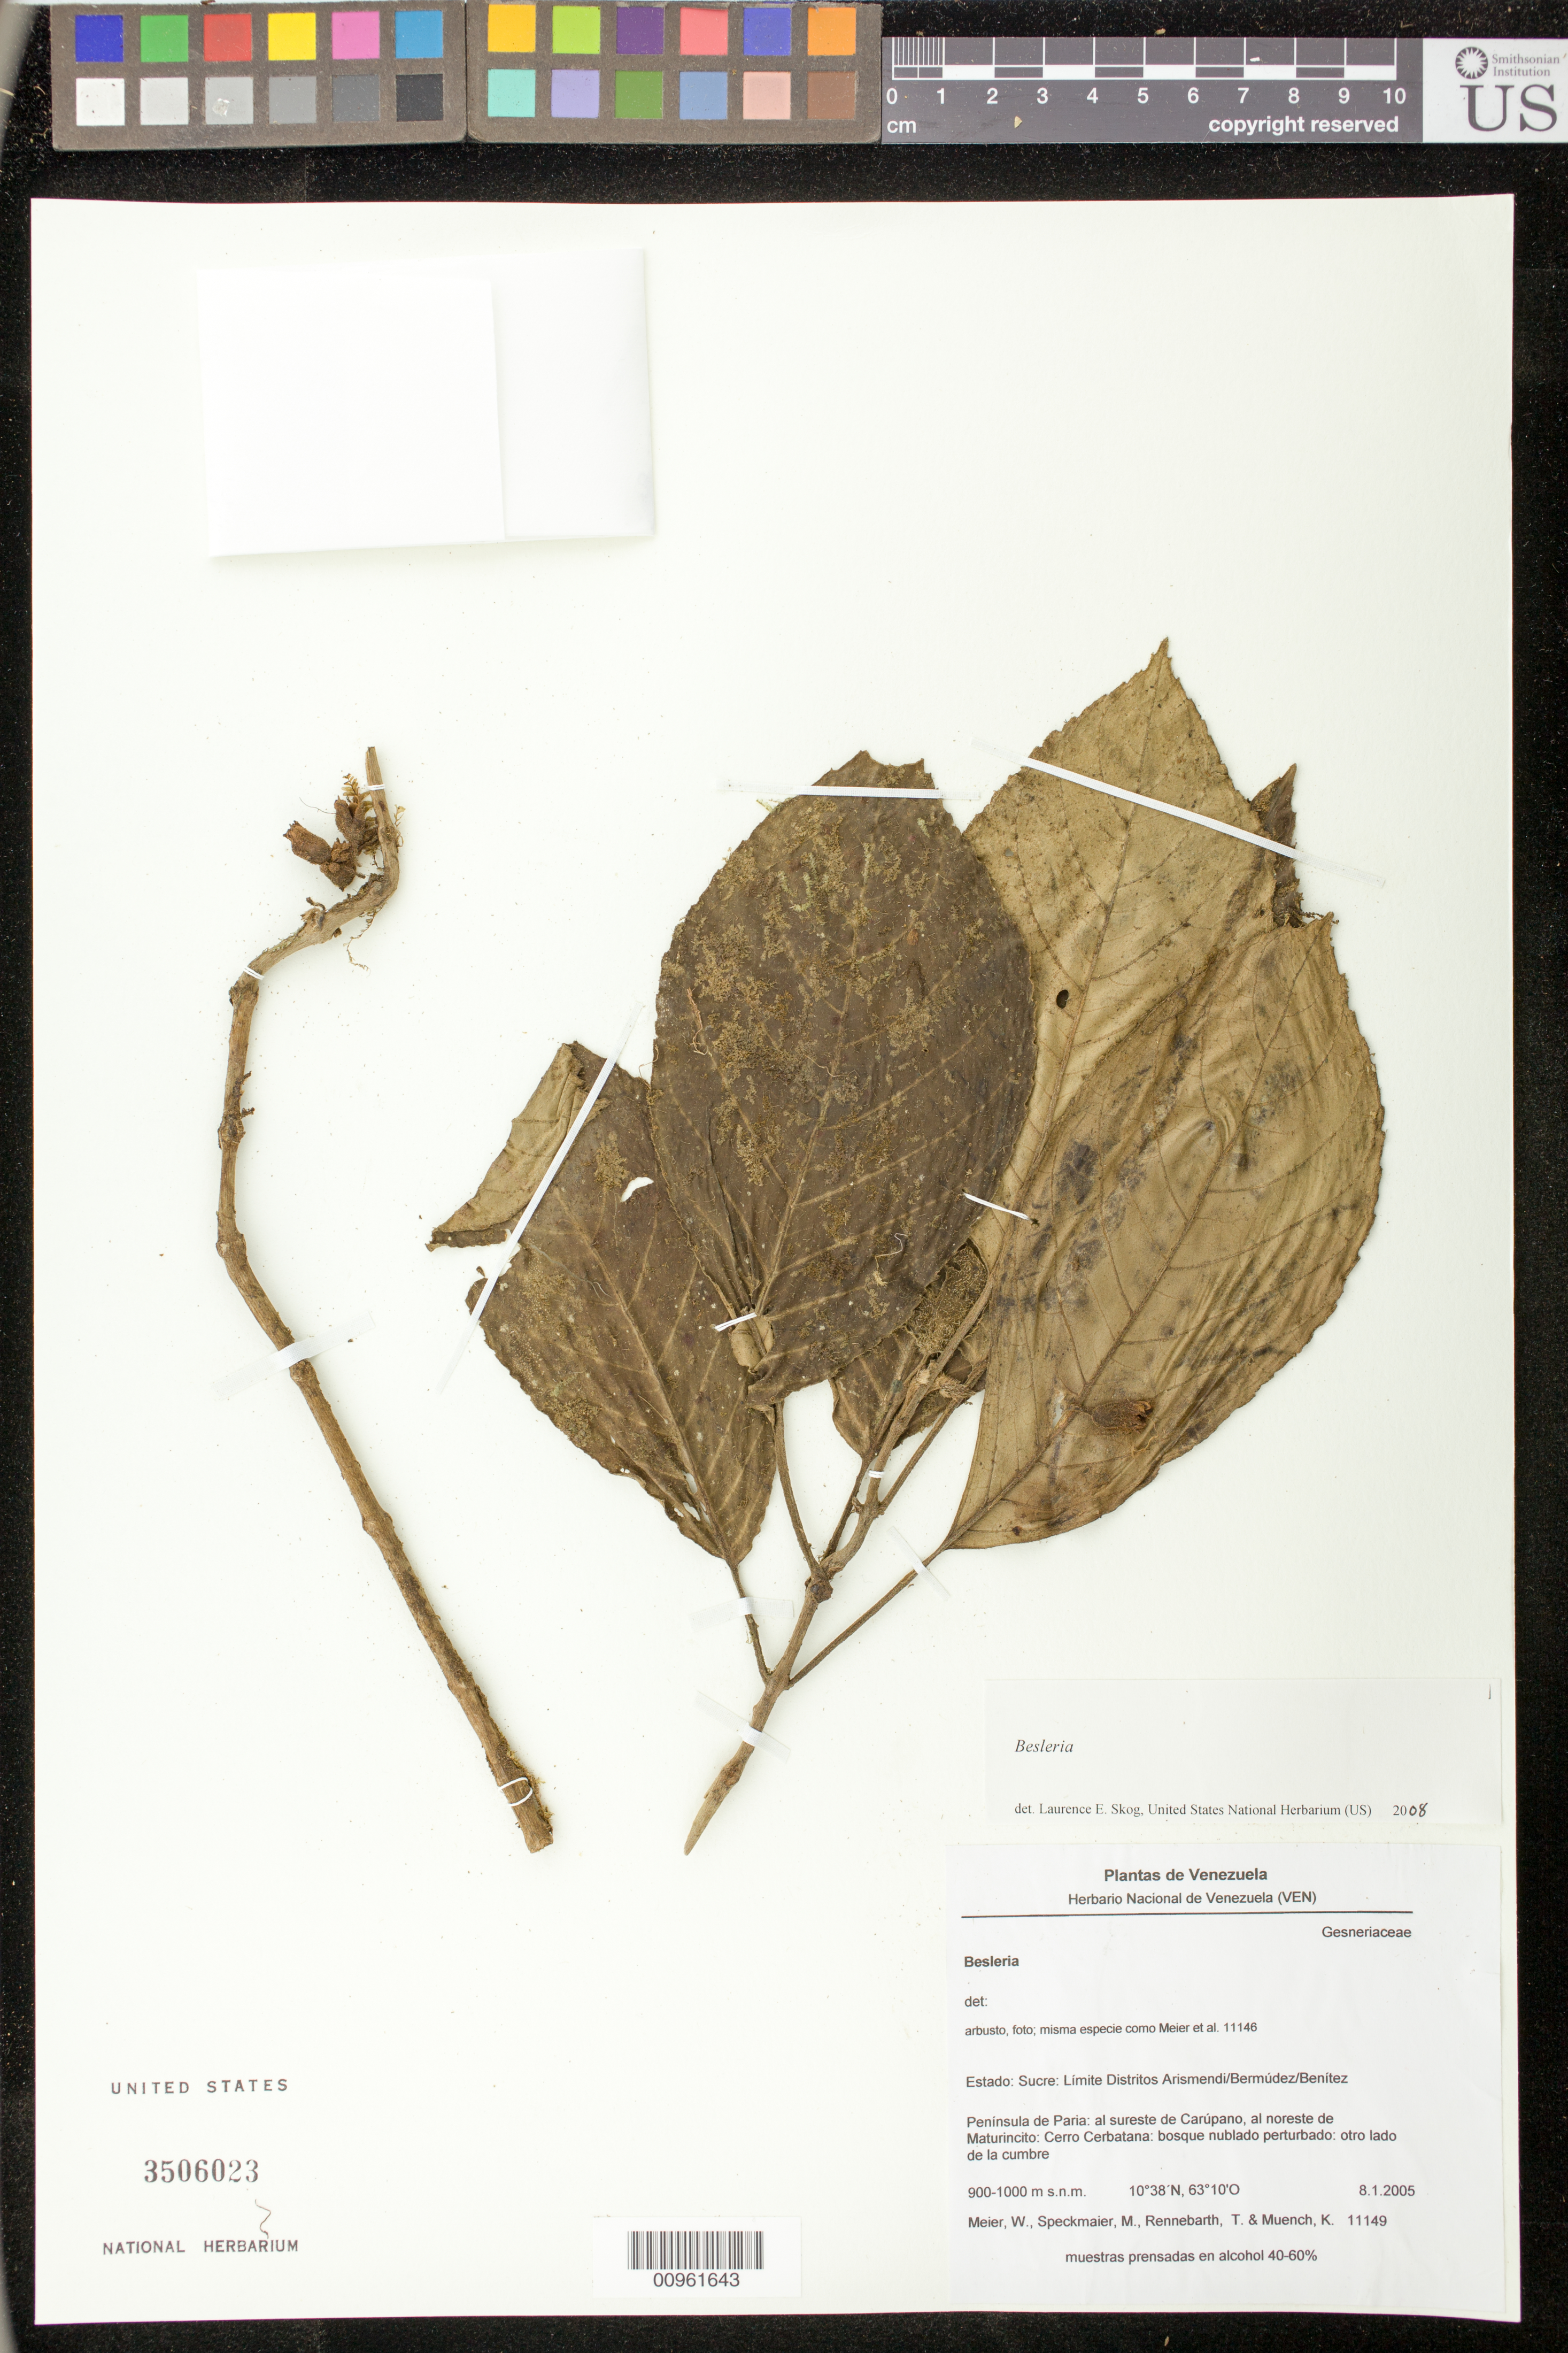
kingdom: Plantae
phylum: Tracheophyta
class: Magnoliopsida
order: Lamiales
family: Gesneriaceae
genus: Besleria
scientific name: Besleria sp.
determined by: Skog, Laurence E.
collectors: W. Meier & et al.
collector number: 11149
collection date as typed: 08 Jan 2005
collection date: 2005-01-08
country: Venezuela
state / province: Sucre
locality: Estado: Sucre: Limite Distritos Arismendi/Bermúdez/Benítez. Peninsula de Paria: al sureste de Carúpano, al noreste de Maturincito: Cerro Cerbatana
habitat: Bosque nublado perturbado: otro lado de la cumbre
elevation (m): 900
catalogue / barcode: US 3506023